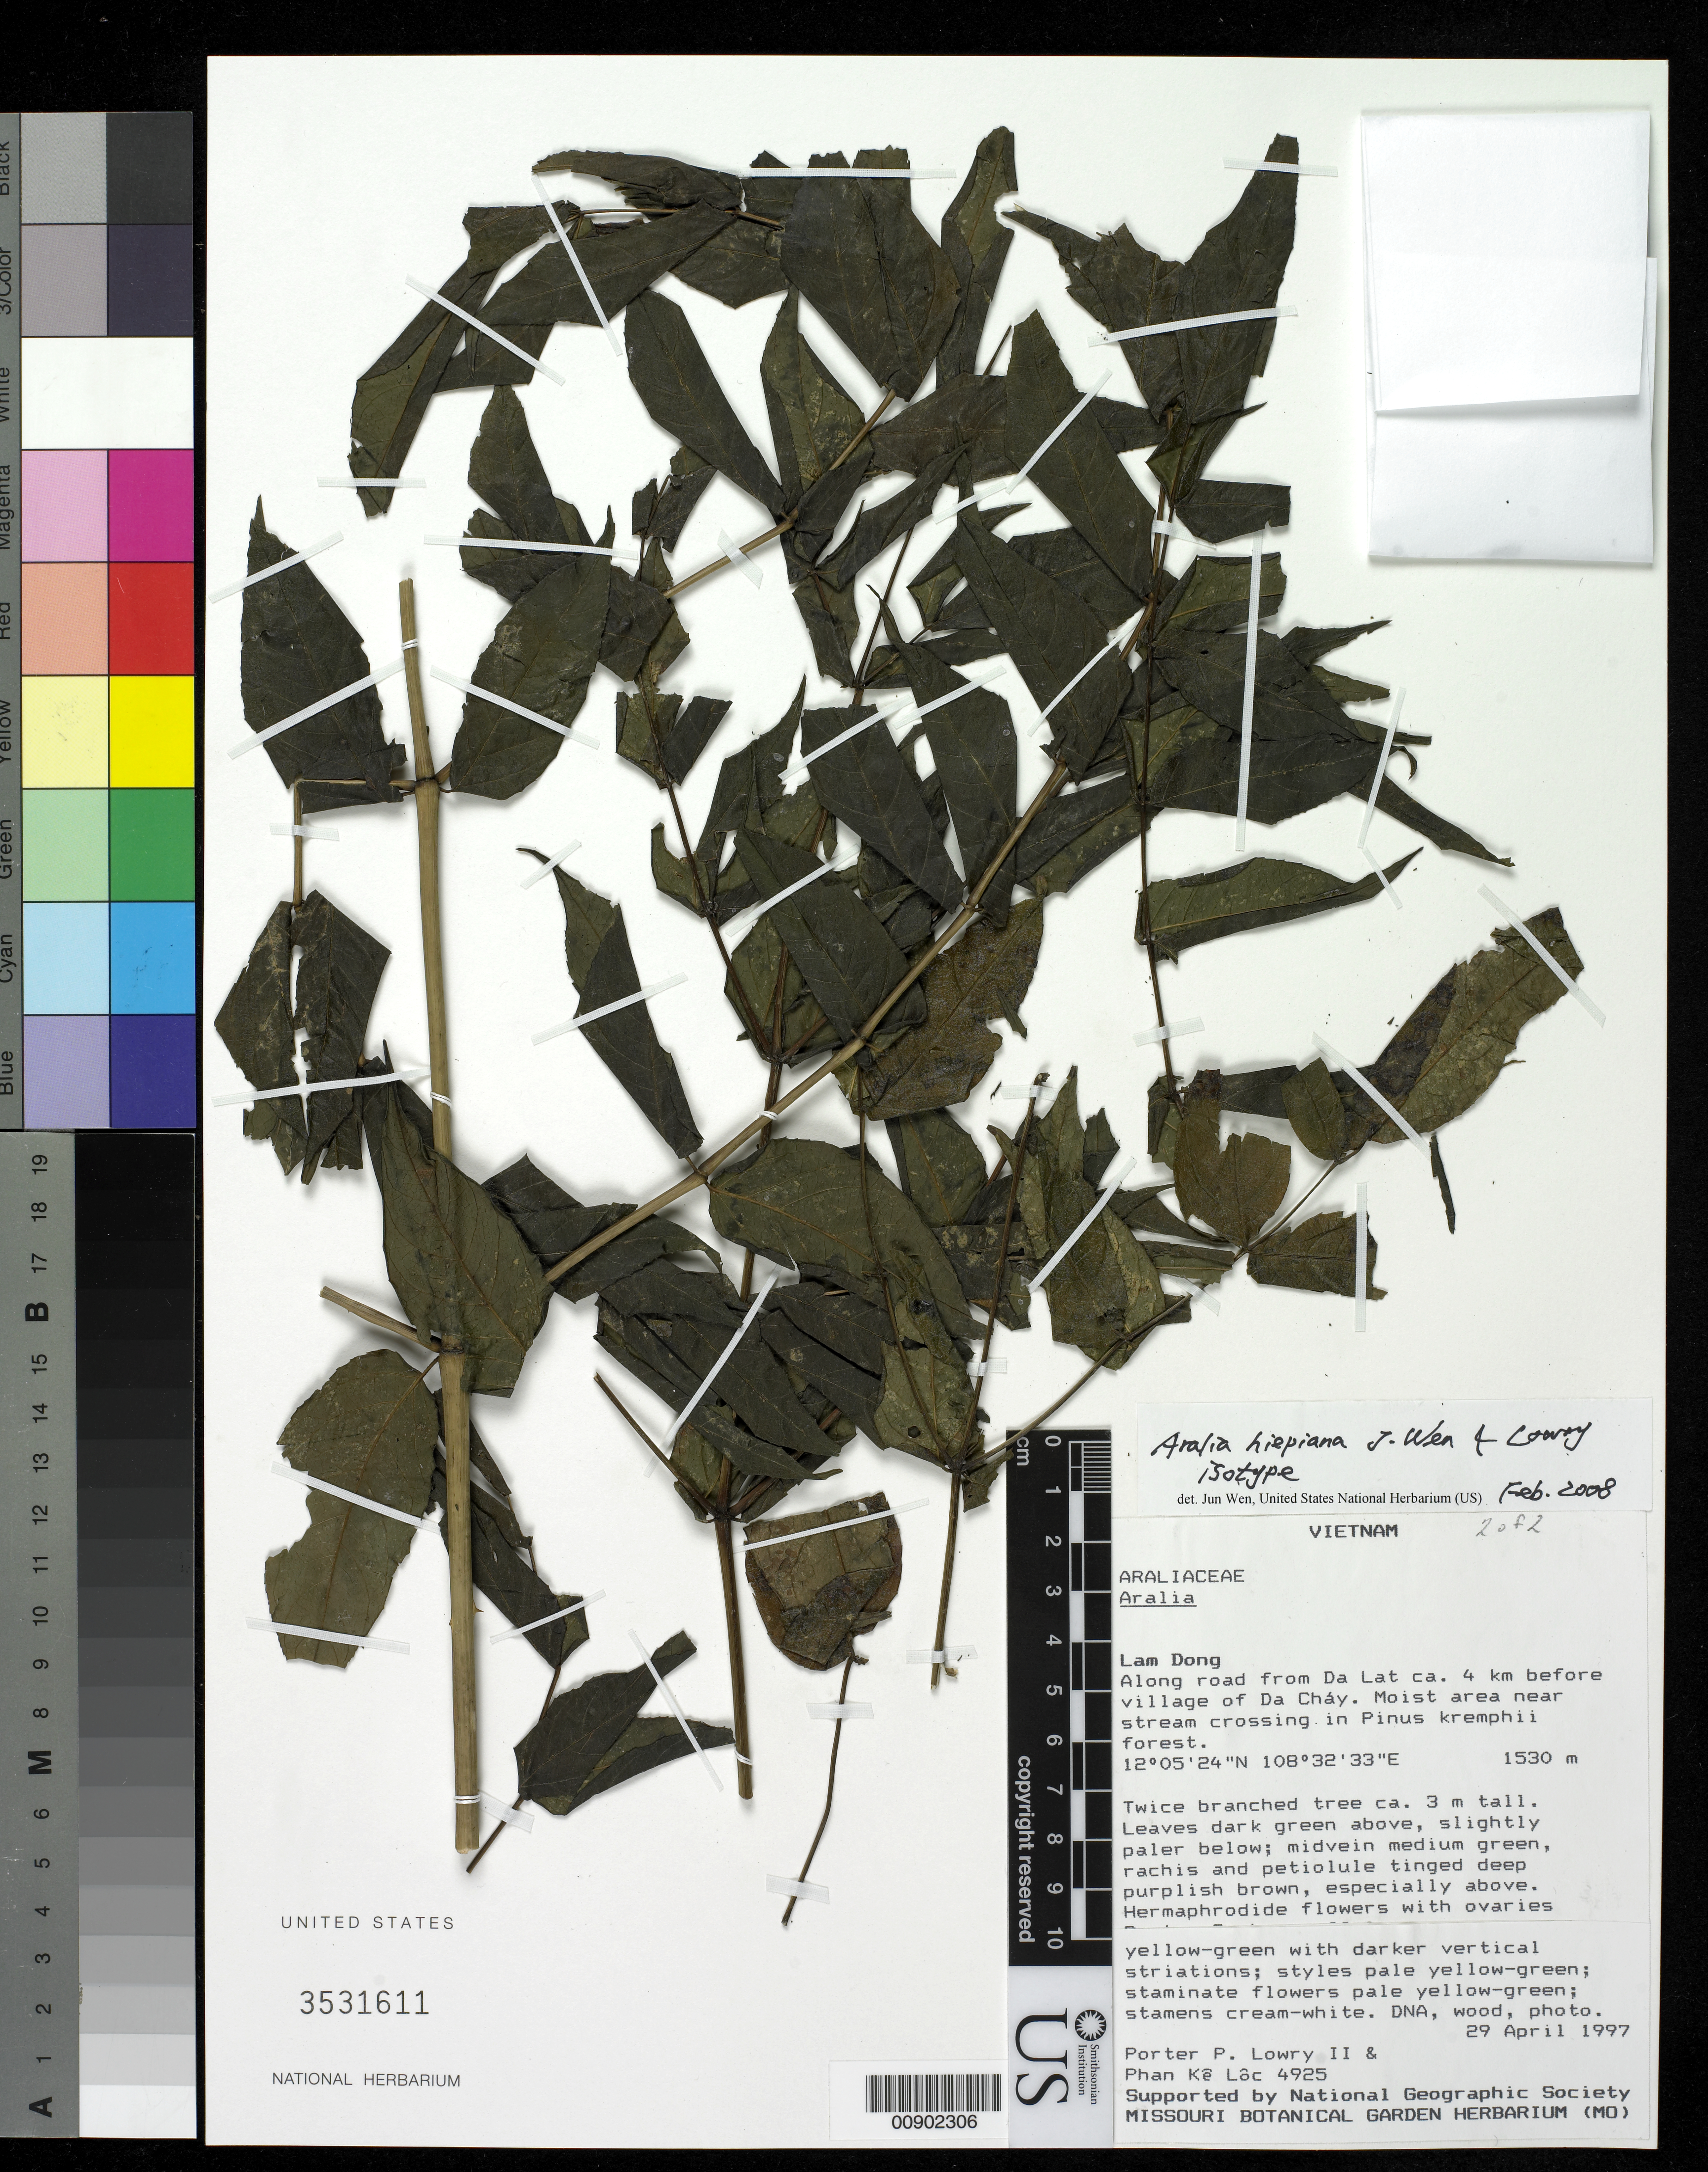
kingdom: Plantae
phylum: Tracheophyta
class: Magnoliopsida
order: Apiales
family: Araliaceae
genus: Aralia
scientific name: Aralia hiepiana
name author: J. Wen & Lowry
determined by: Wen, Jun, (BOT), Smithsonian Institution - National Museum of Natural History (UNITED STATES)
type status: Isotype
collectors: P. P. Lowry & Phan Kê Lôc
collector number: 4925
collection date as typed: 29 Apr 1997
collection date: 1997-04-29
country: Vietnam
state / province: Lam Dong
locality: Along road from Da Lat ca. 4 km before village of Da Chay.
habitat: Moist area near stream crossing in Pinus kremphii forest.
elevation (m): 1530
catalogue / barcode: US 3531611